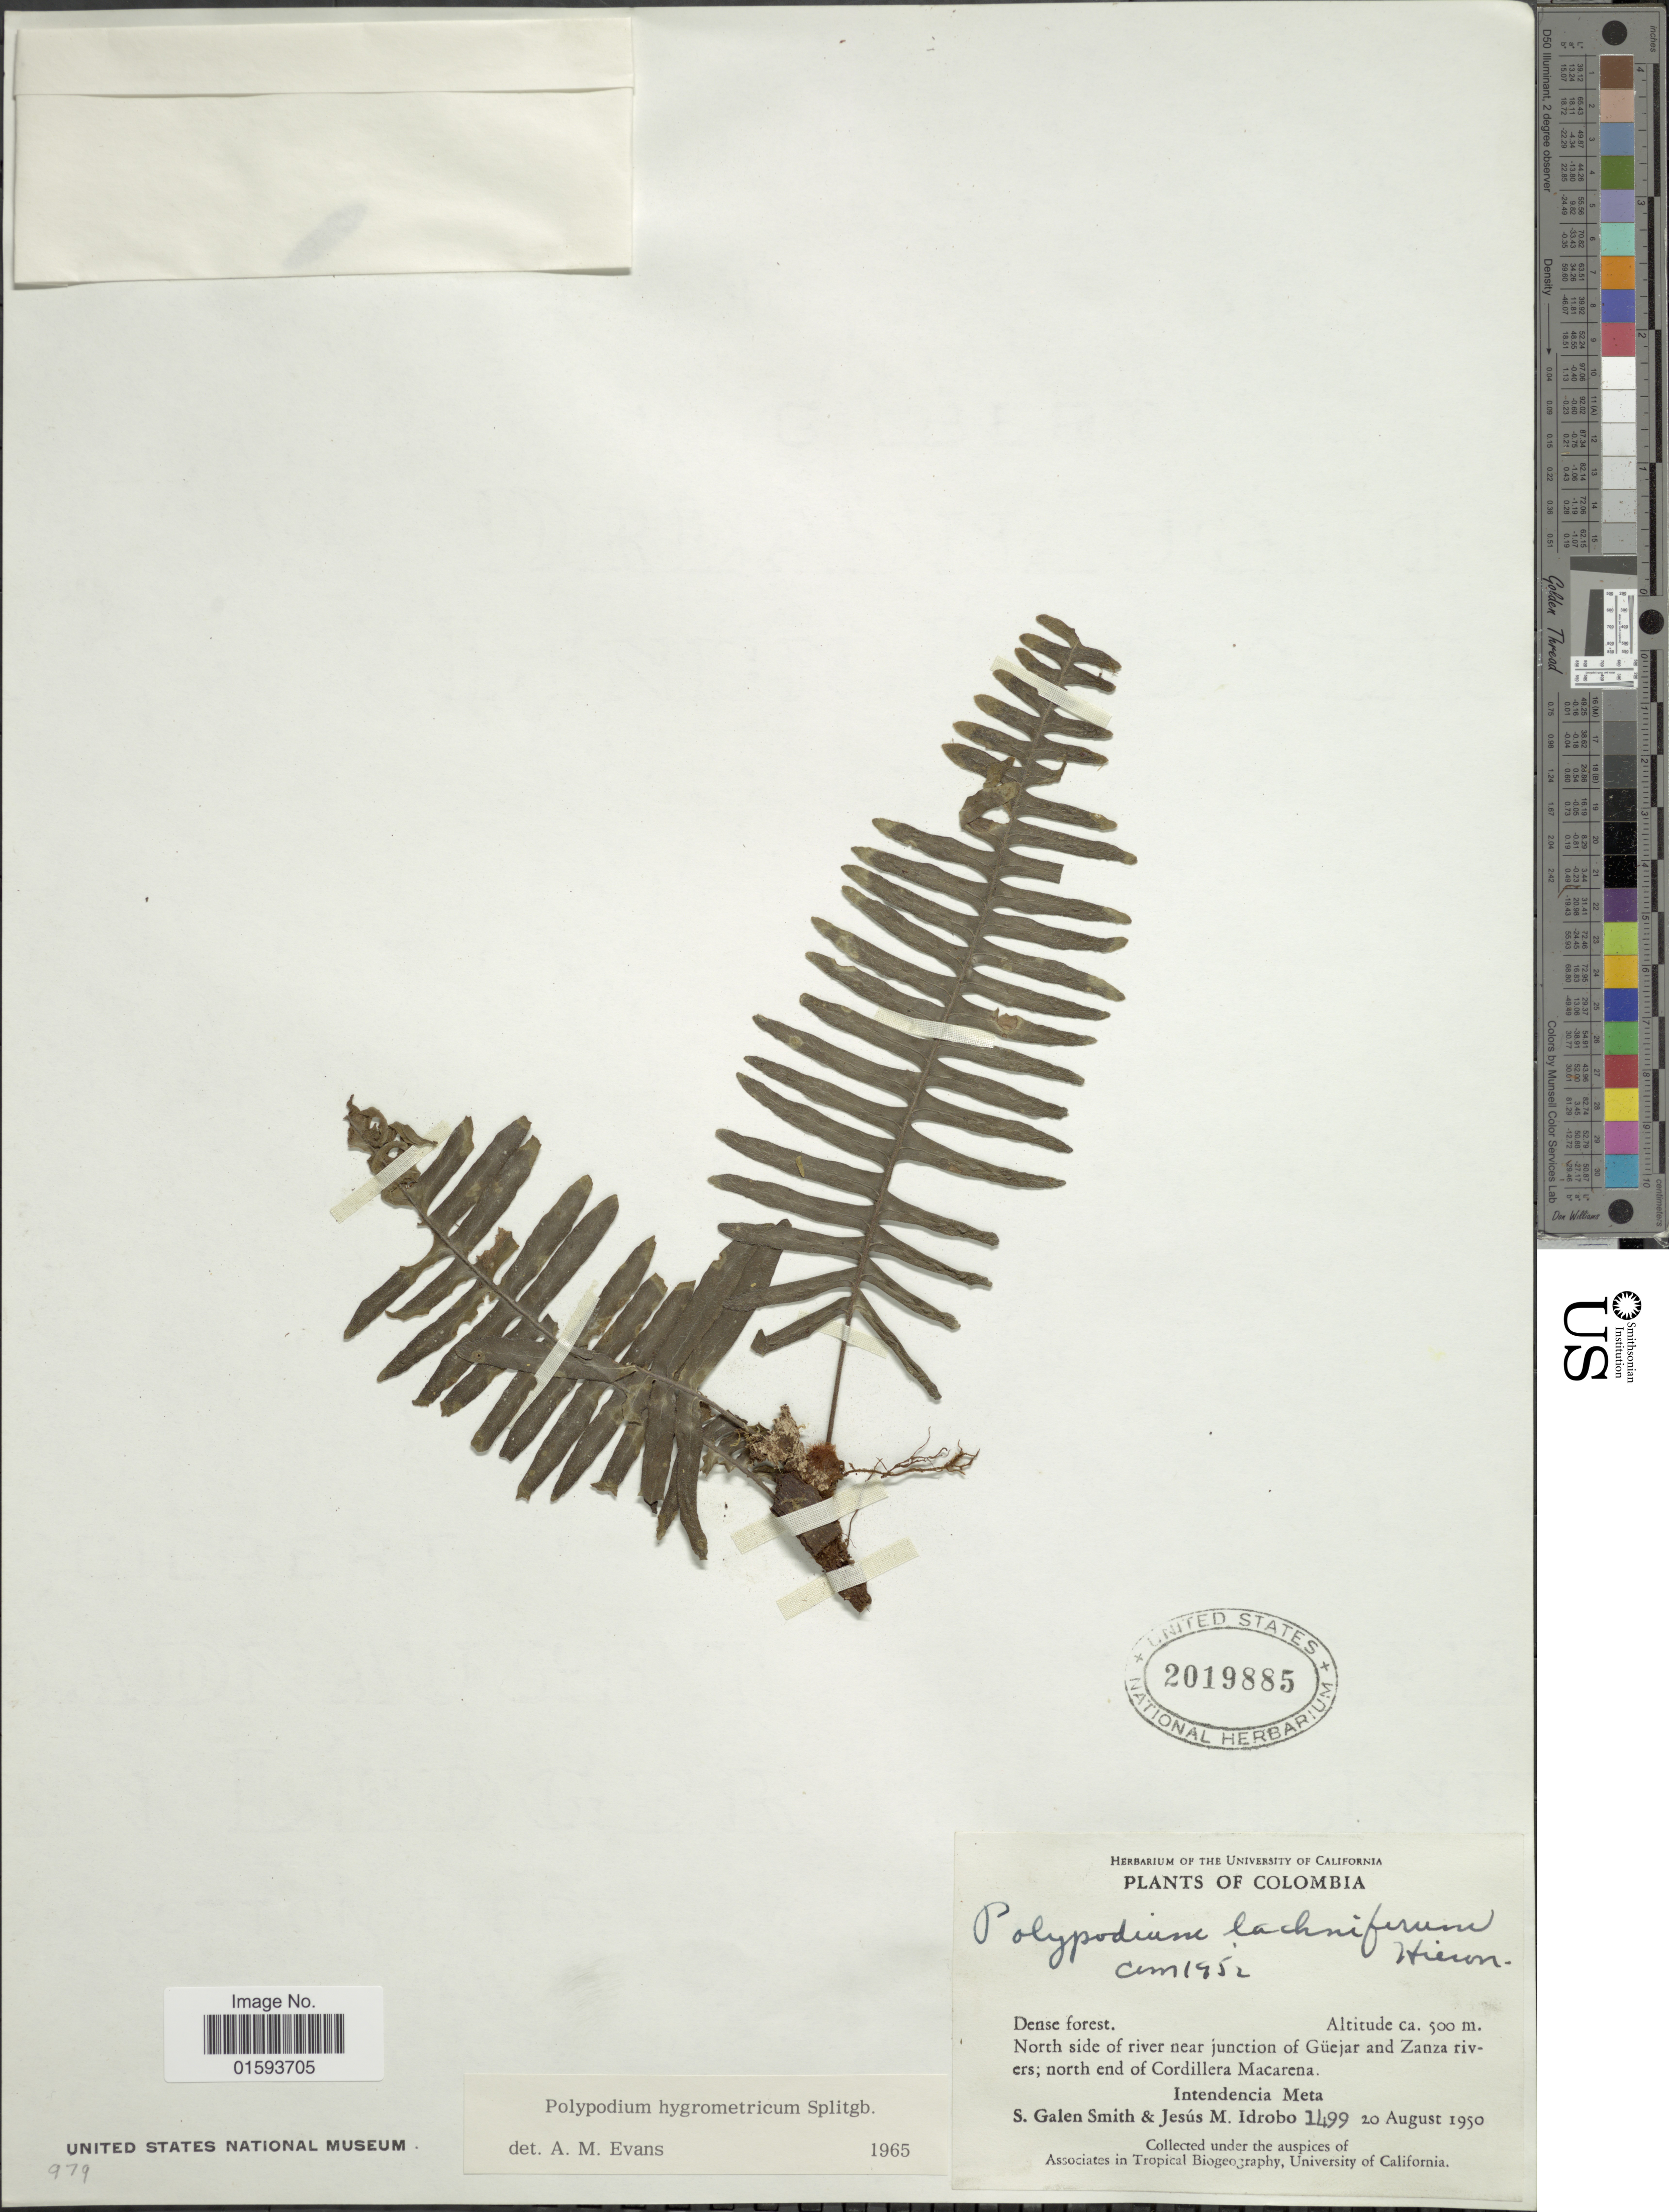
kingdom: Plantae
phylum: Tracheophyta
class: Polypodiopsida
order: Polypodiales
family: Polypodiaceae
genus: Pecluma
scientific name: Pecluma hygrometrica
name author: (Splitg.) M.G. Price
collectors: S. G. Smith & J. M. Idrobo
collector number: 1499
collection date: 1950-08-20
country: Colombia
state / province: Meta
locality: North side of river near junction of Guejar and zanza rivers; north end of Cordillera Macarena, Intendencia Meta.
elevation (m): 500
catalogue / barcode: US 2019885